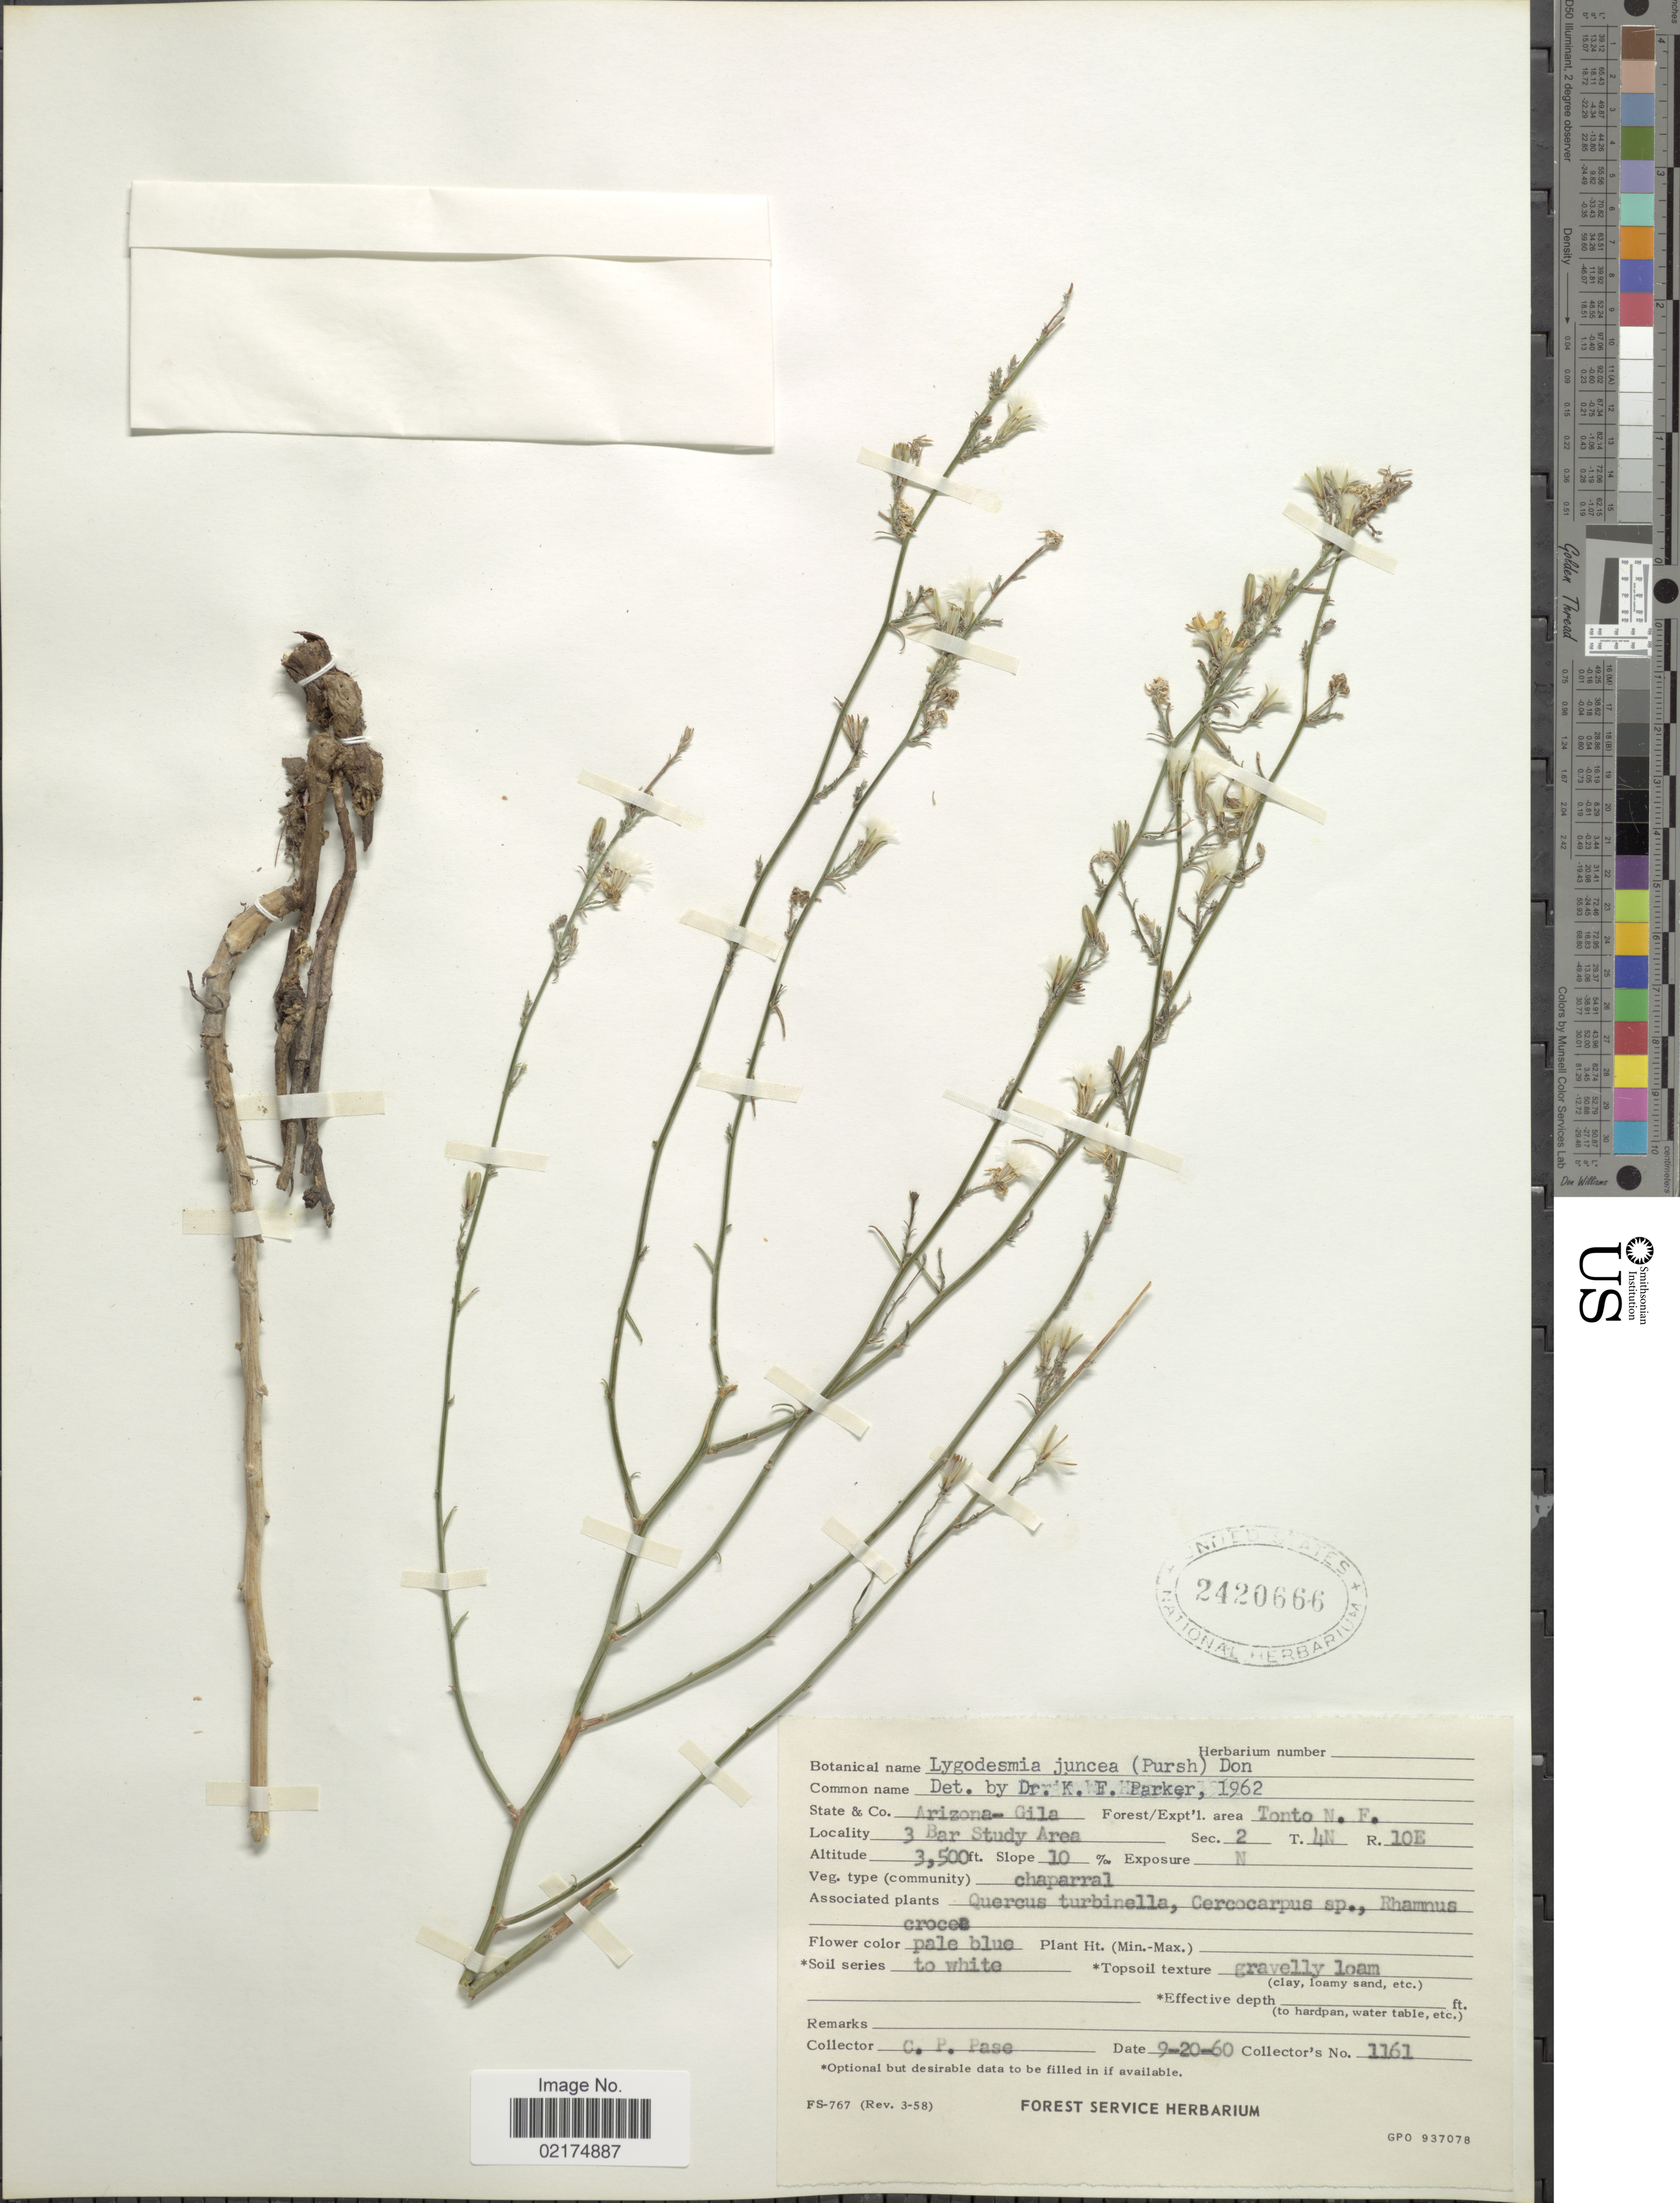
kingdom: Plantae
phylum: Tracheophyta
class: Magnoliopsida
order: Asterales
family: Asteraceae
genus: Lygodesmia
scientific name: Lygodesmia juncea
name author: D. Don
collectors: C. P. Pase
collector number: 1161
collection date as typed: Transcribed d/m/y: 20/9/60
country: United States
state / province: Arizona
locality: Gila,Tonto N.F. , 3 Bar Study Area, Sec. 2 T4N R10E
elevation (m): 1067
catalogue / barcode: US 2420666